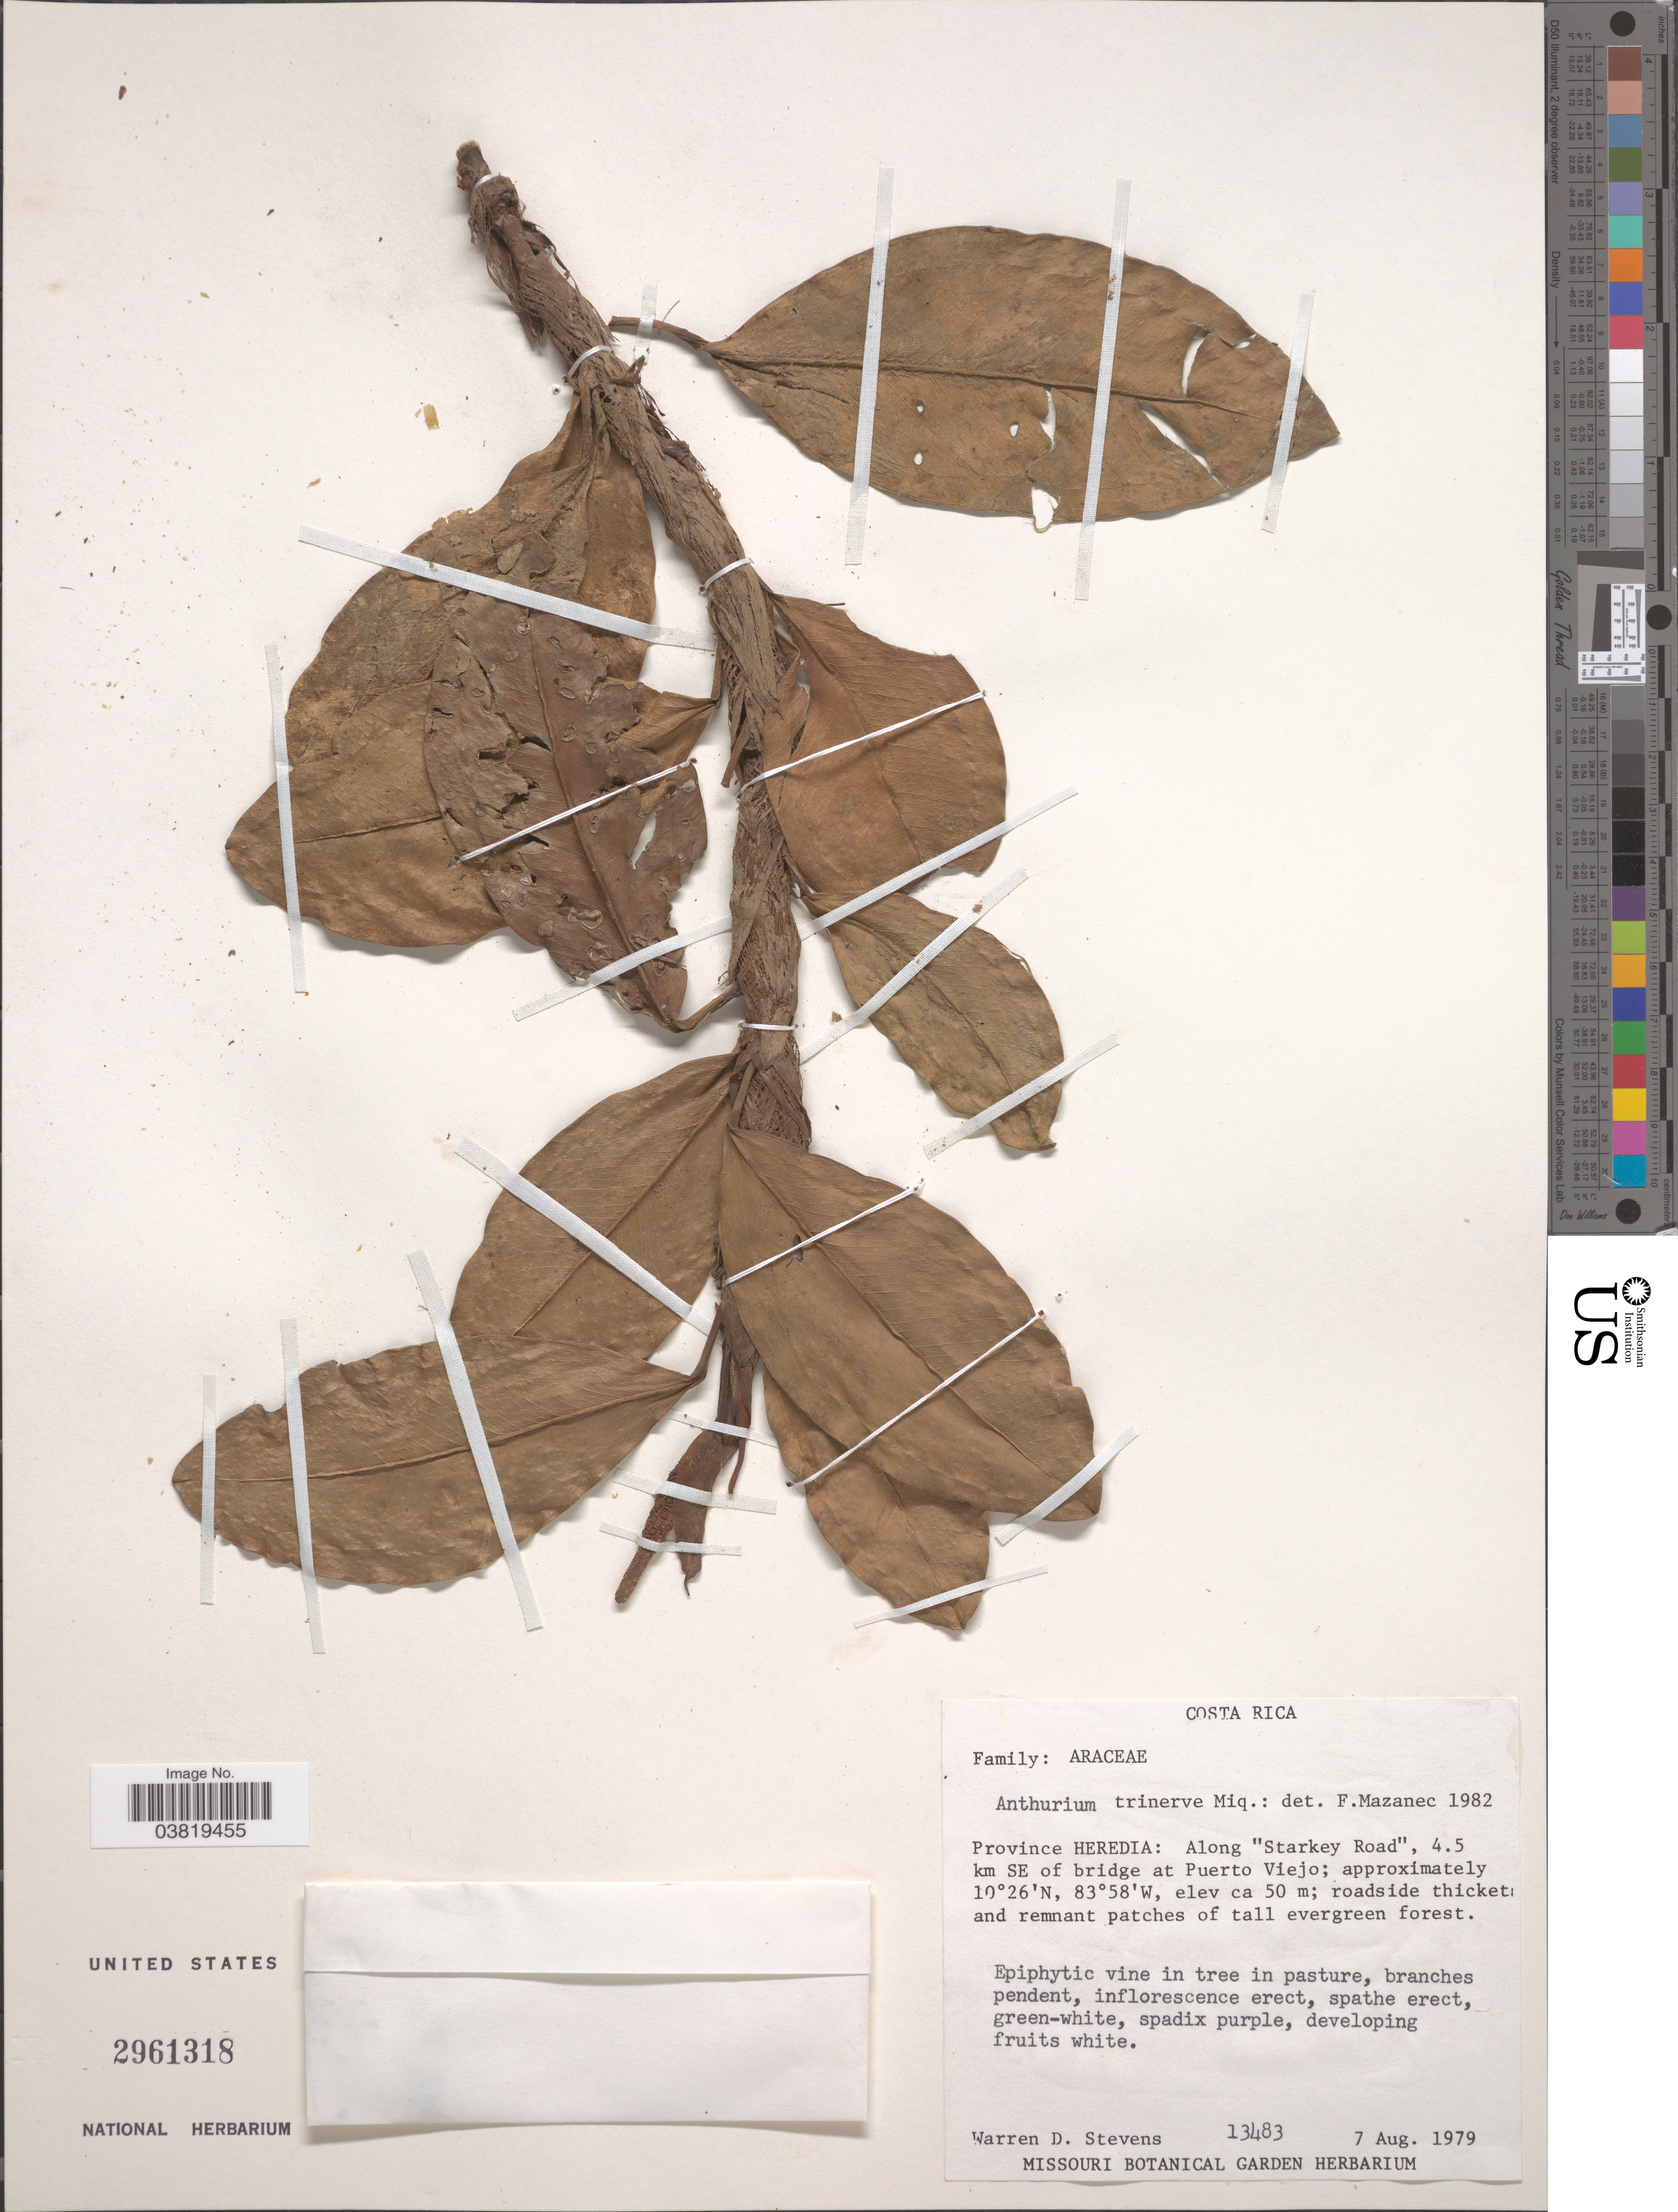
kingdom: Plantae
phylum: Tracheophyta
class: Liliopsida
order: Alismatales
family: Araceae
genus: Anthurium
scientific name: Anthurium trinerve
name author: Miq.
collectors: W. D. Stevens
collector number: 13483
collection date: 1979-08-07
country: Costa Rica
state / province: Heredia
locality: Along 'Starkey Road', 4.5 km SE of bridge at Puerto Viejo.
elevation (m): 50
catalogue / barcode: US 2961318